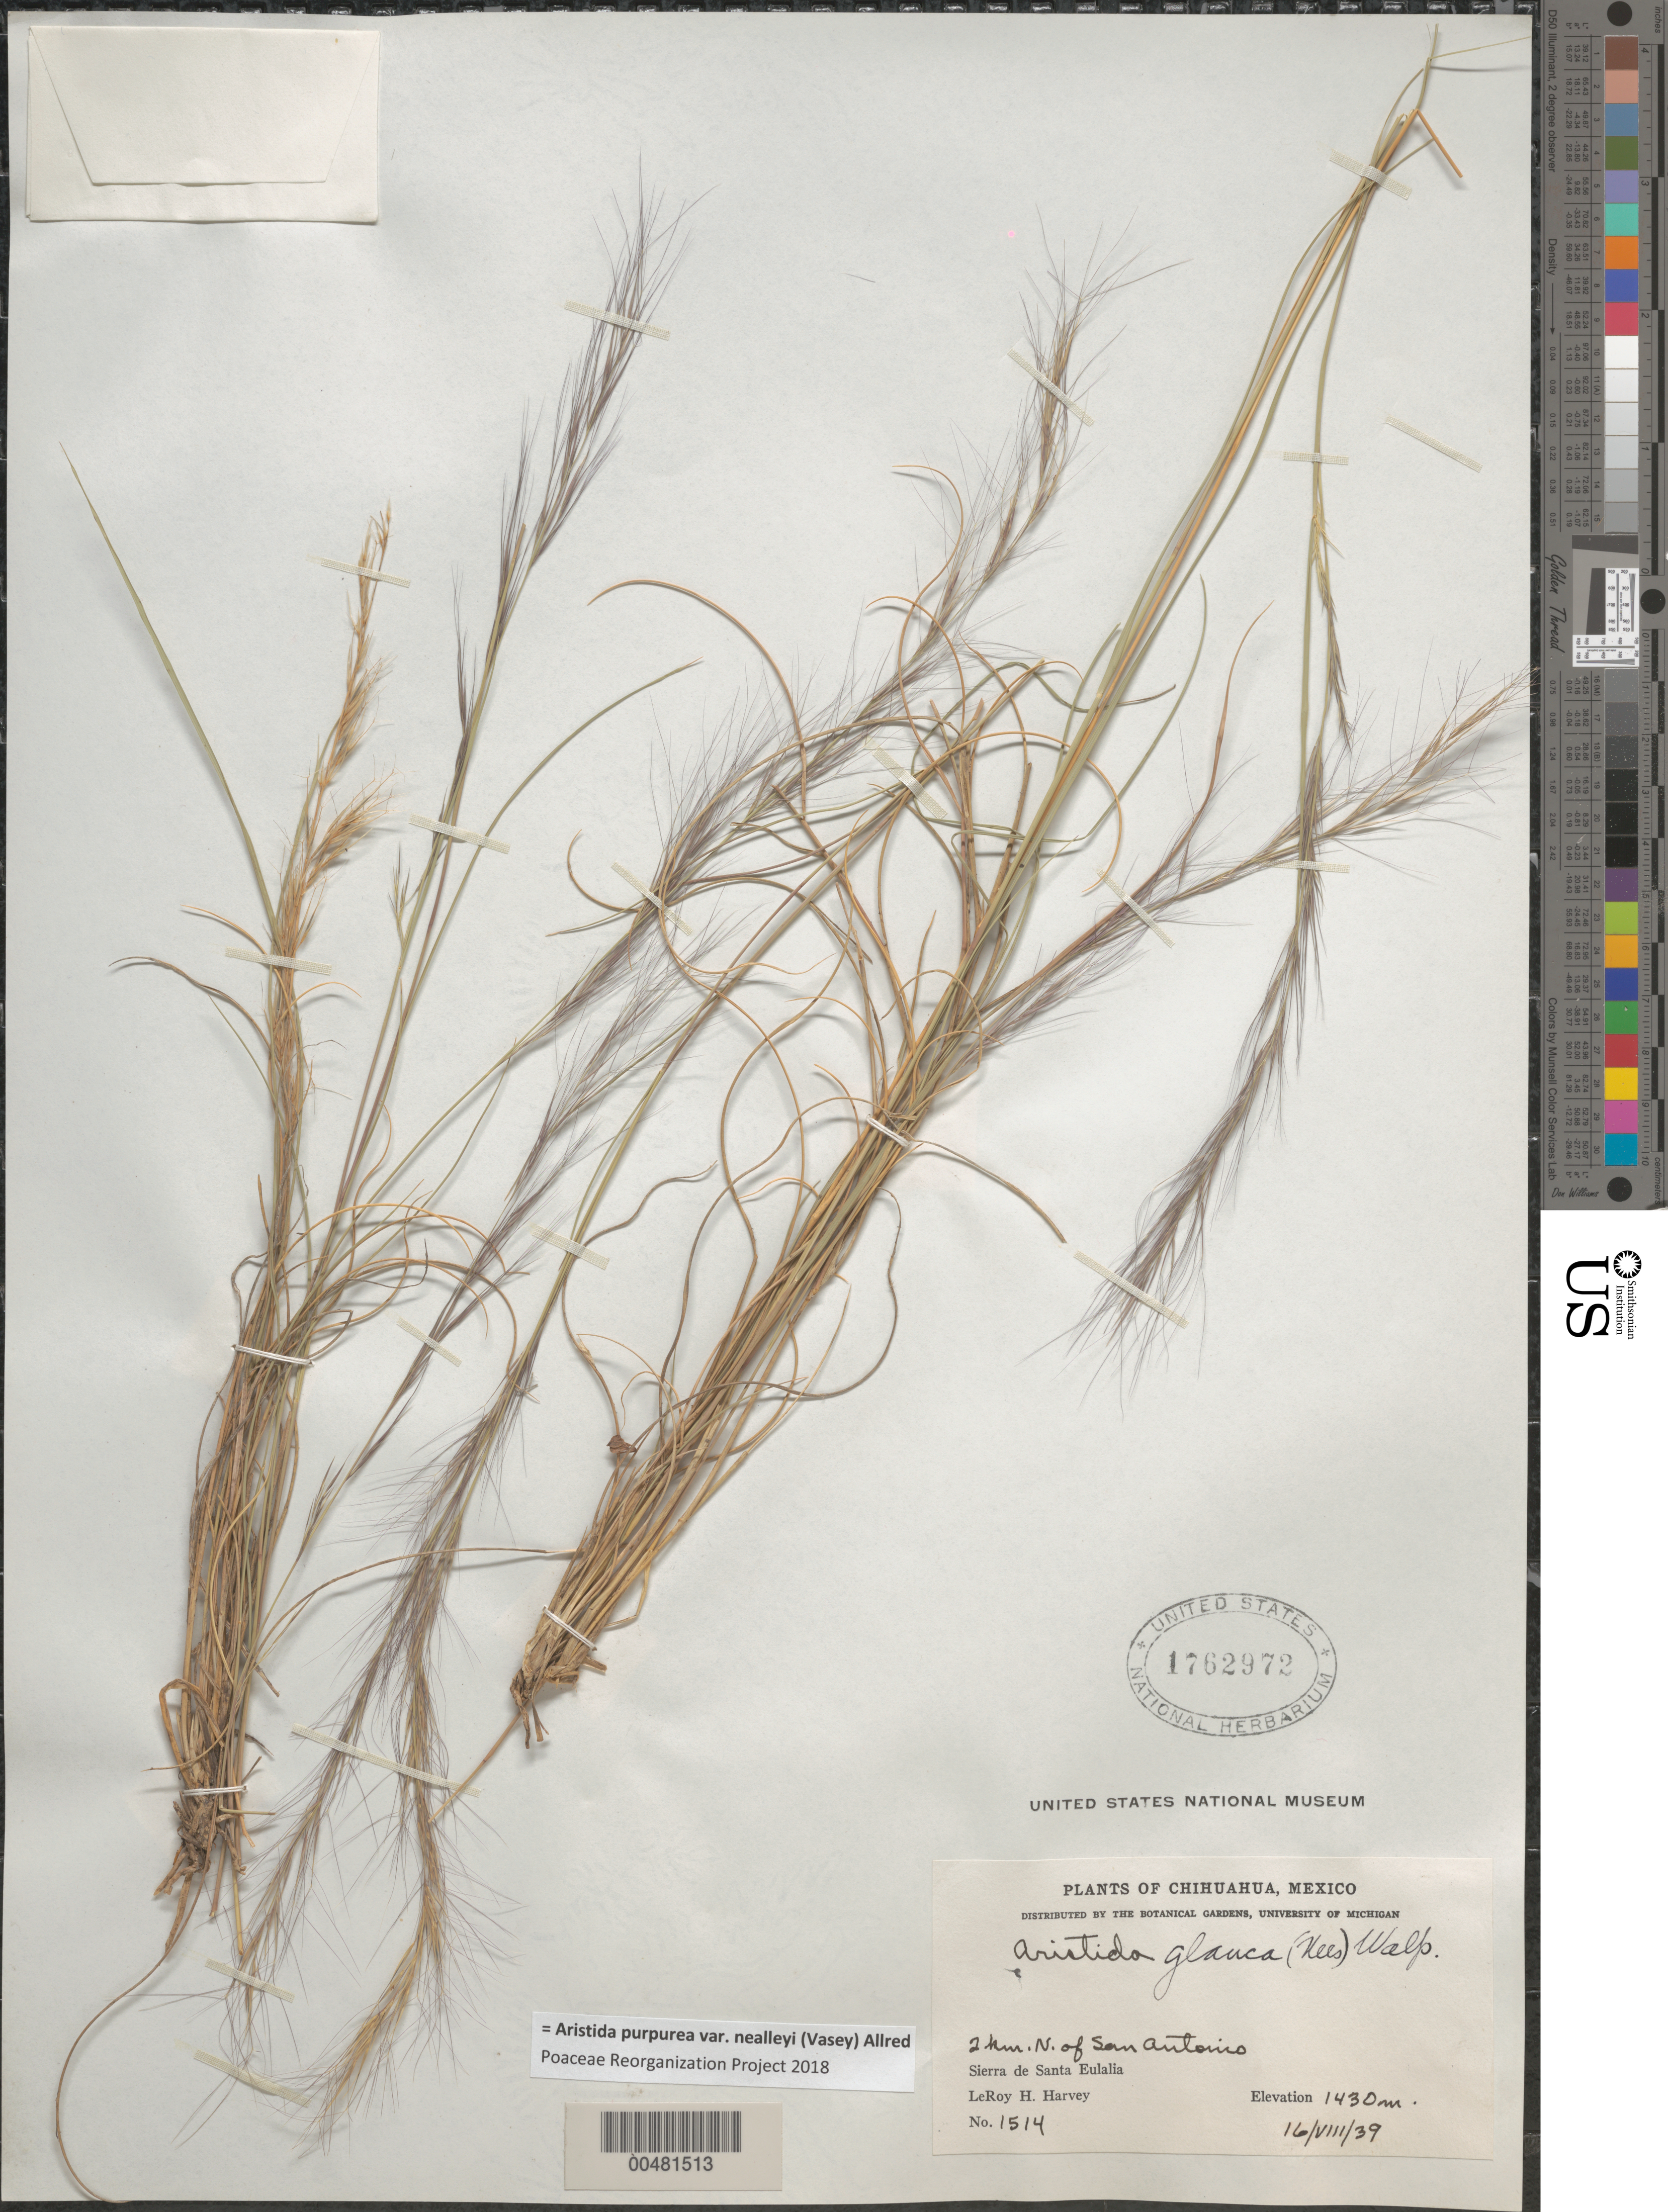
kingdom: Plantae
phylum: Tracheophyta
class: Liliopsida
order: Poales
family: Poaceae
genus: Aristida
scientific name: Aristida purpurea var. nealleyi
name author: (Vasey) Allred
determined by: Poaceae Reorganization Project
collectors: L. H. Harvey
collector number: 1514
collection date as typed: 16 Aug 1939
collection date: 1939-08-16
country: Mexico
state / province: Chihuahua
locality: Sierra de Santa Eulalia, 2 km N of San Antoino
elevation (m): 1430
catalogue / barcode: US 1762972